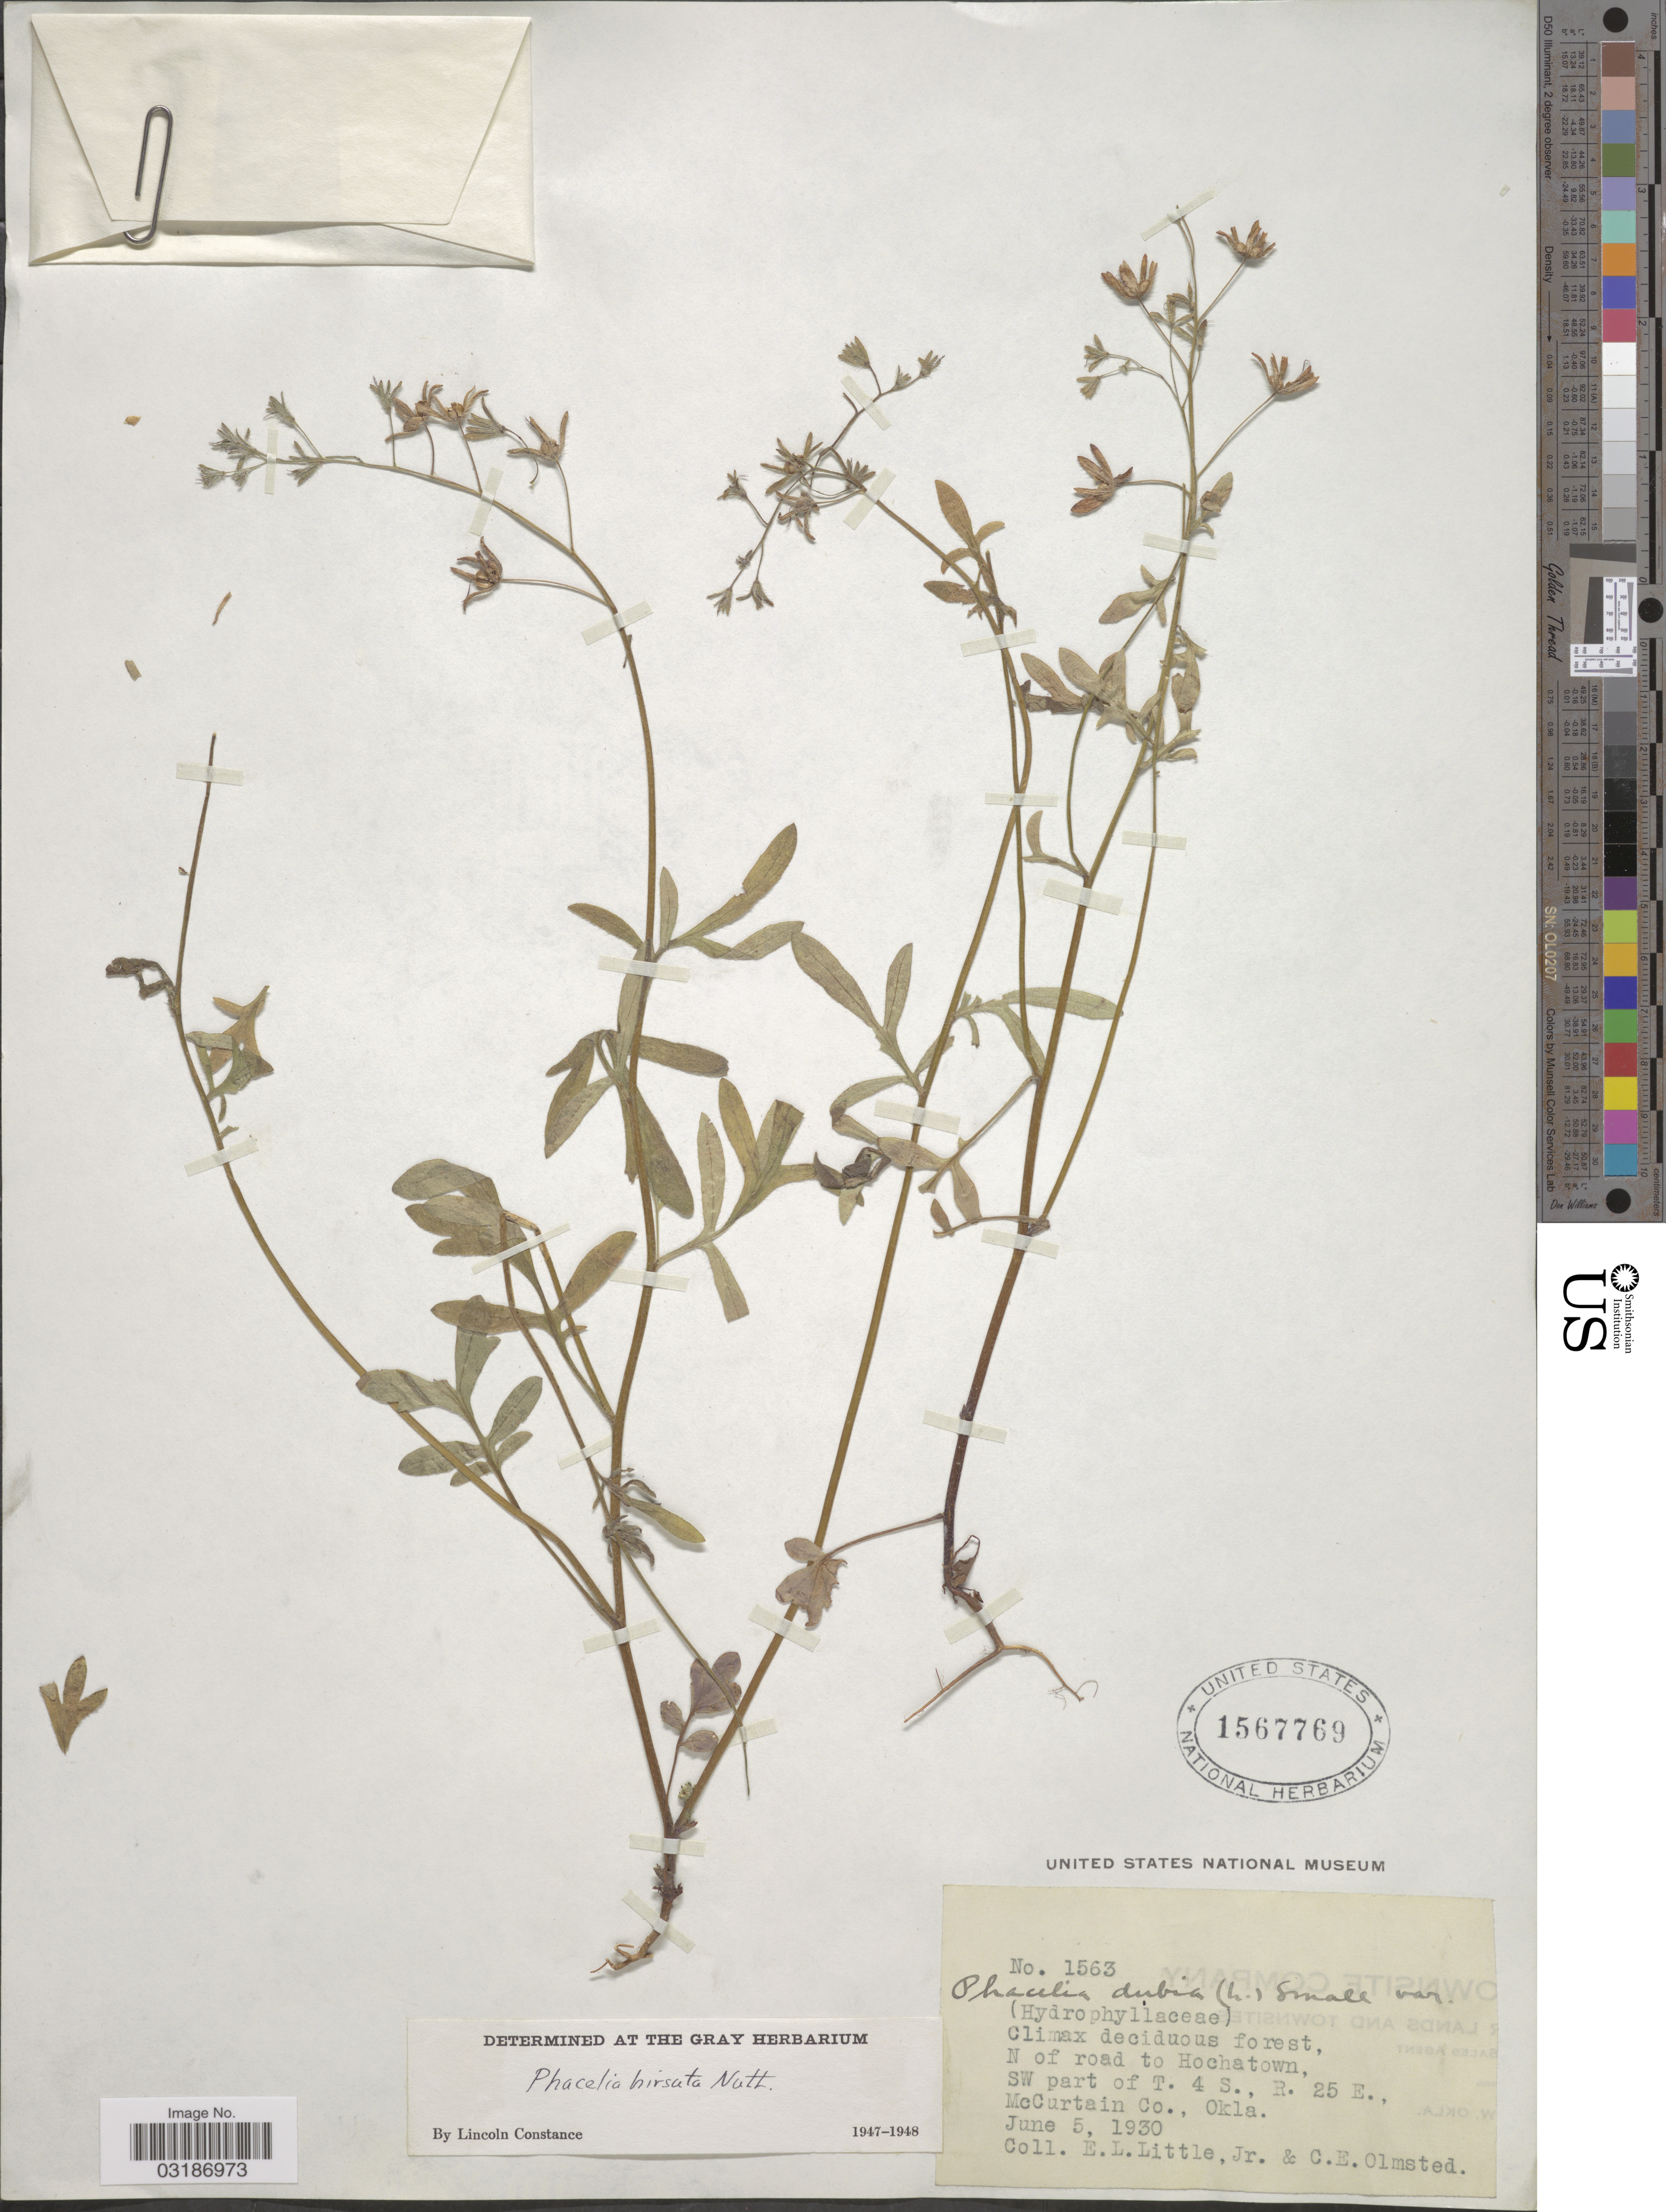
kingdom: Plantae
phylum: Tracheophyta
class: Magnoliopsida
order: Boraginales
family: Hydrophyllaceae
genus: Phacelia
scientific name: Phacelia hirsuta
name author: Nutt.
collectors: E. L. Little & C. Olmsted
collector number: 1563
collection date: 1930-06-05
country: United States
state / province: Oklahoma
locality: N of road to Hochatown, SW part of T. 4 S., R. 25 E., McCurtain Co., Okla.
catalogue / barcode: US 1567769